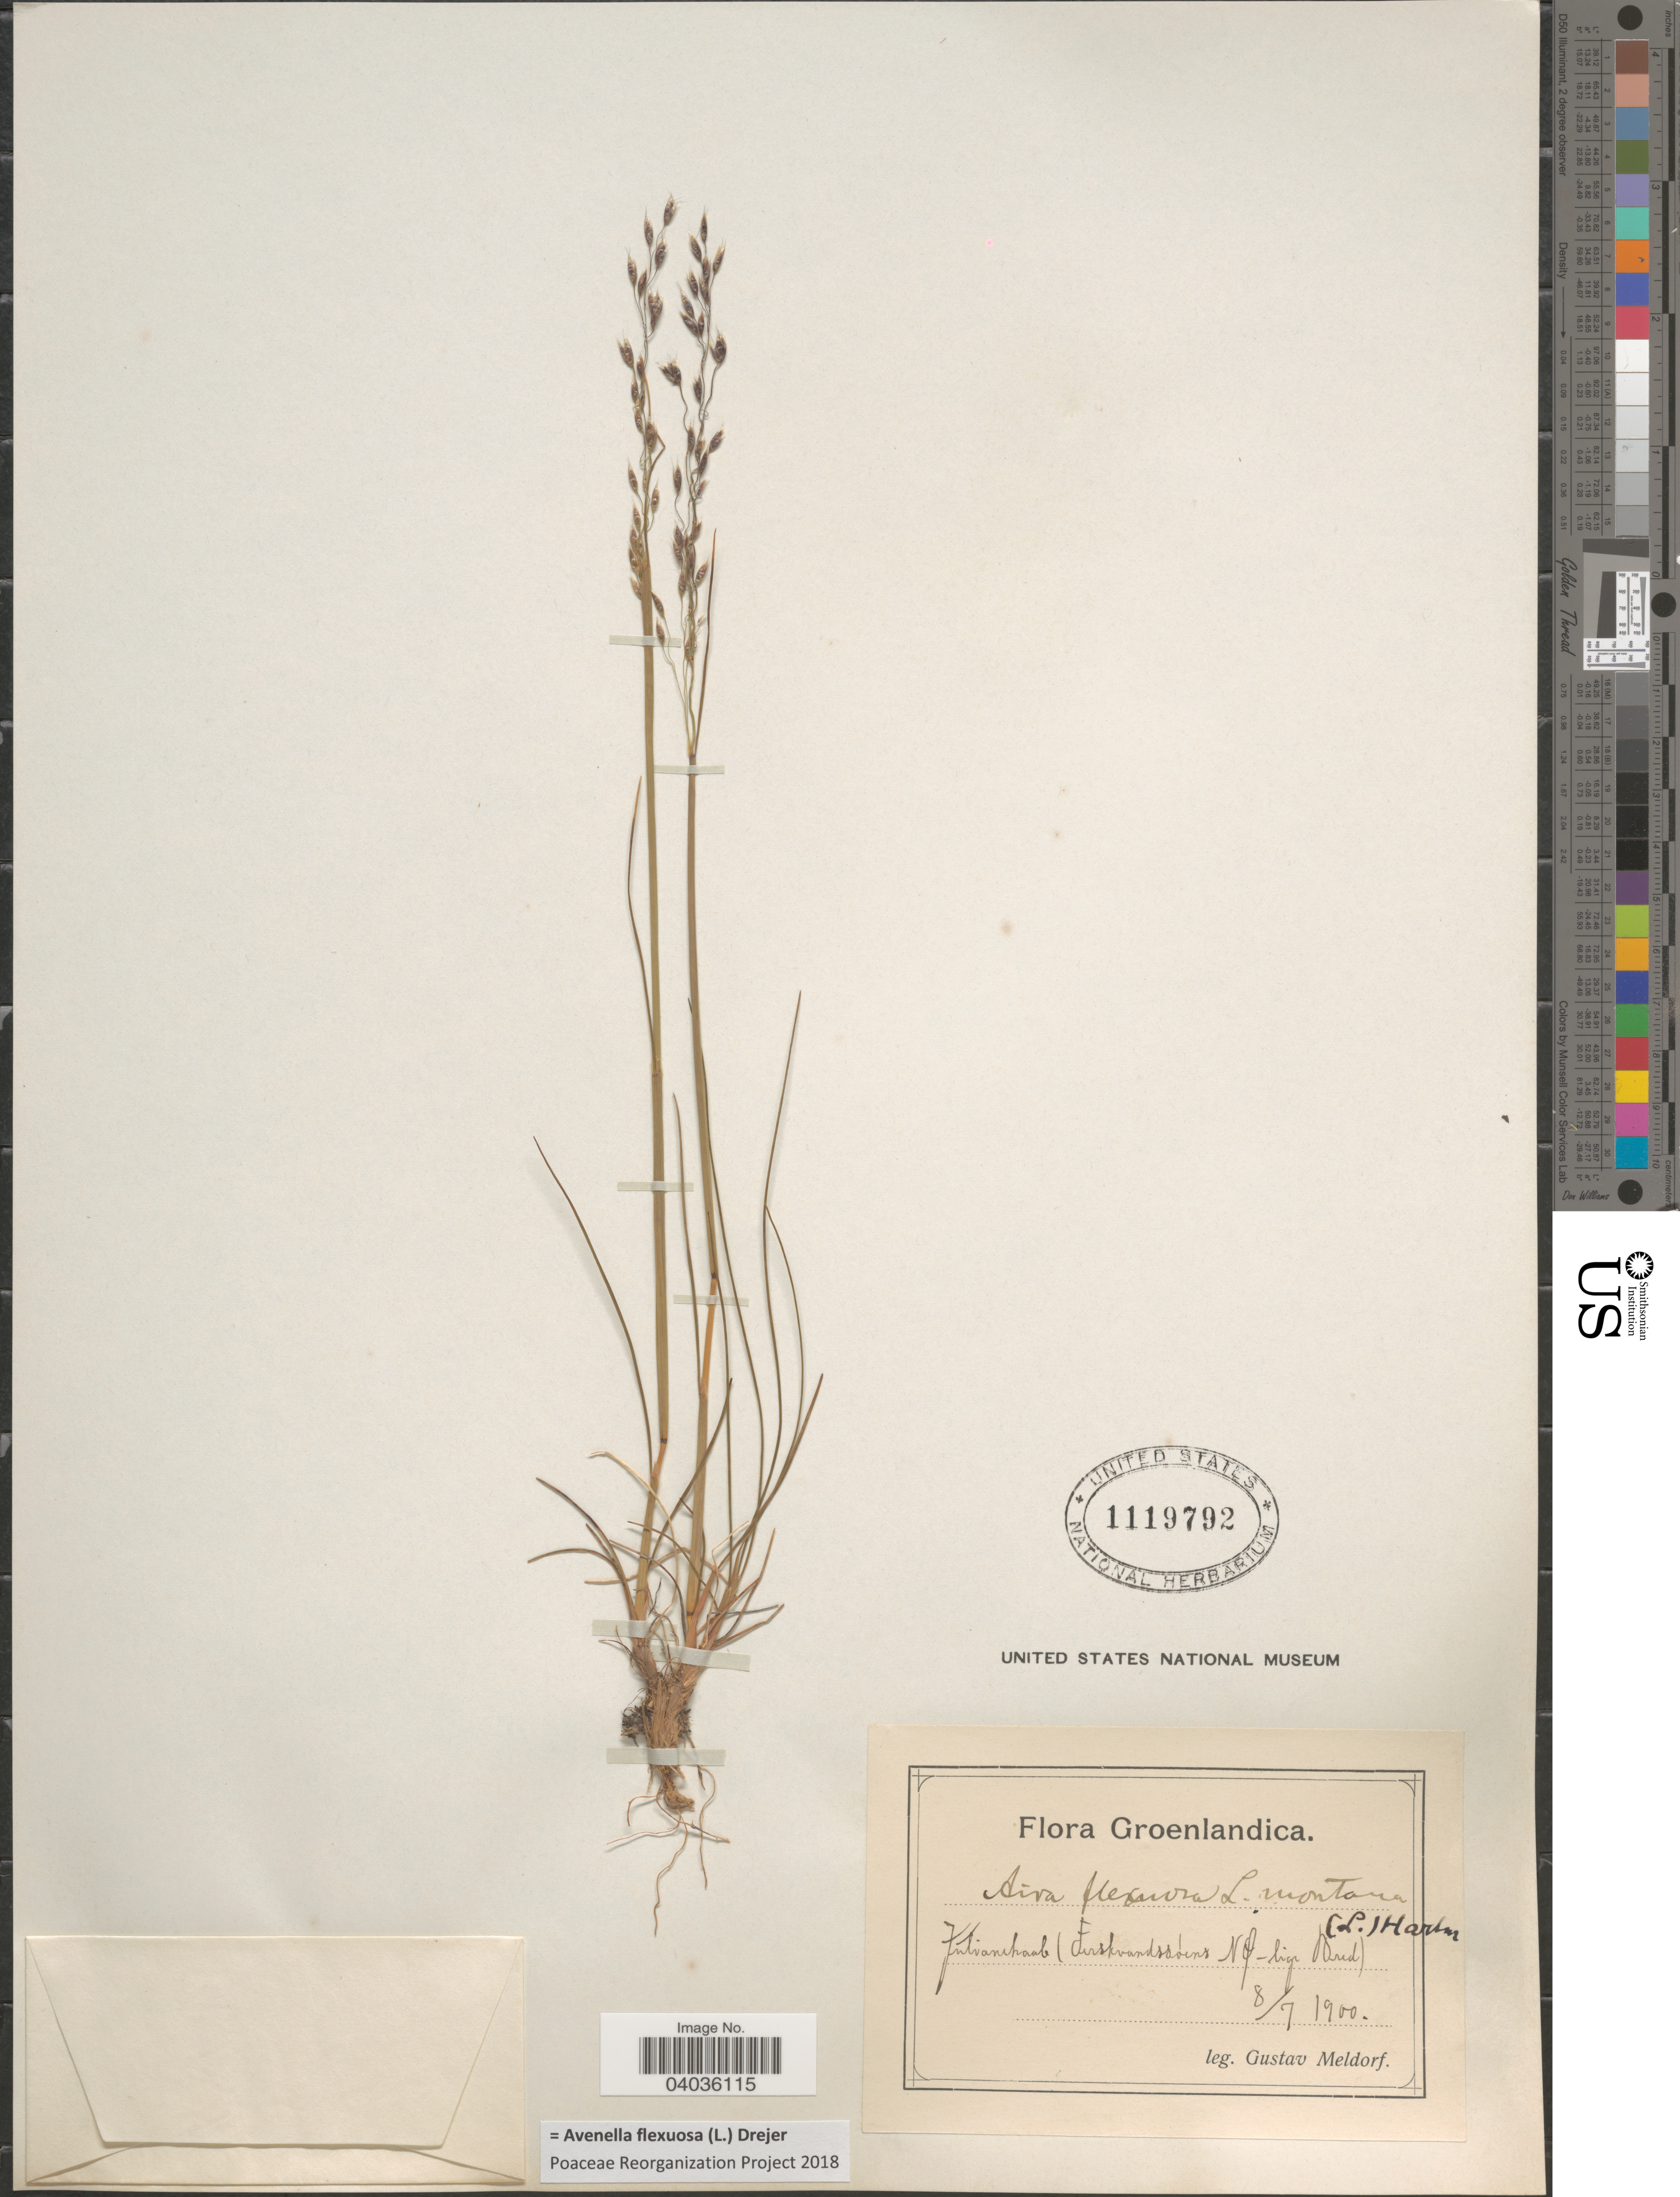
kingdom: Plantae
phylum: Tracheophyta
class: Liliopsida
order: Poales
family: Poaceae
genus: Avenella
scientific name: Avenella flexuosa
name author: (L.) Drejer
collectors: G. Meldorf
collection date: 1900-07-08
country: Greenland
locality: Groenlandica. Julianehaab (Firskvandssóens NQ-lige Dred). [interpreted]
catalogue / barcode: US 1119792